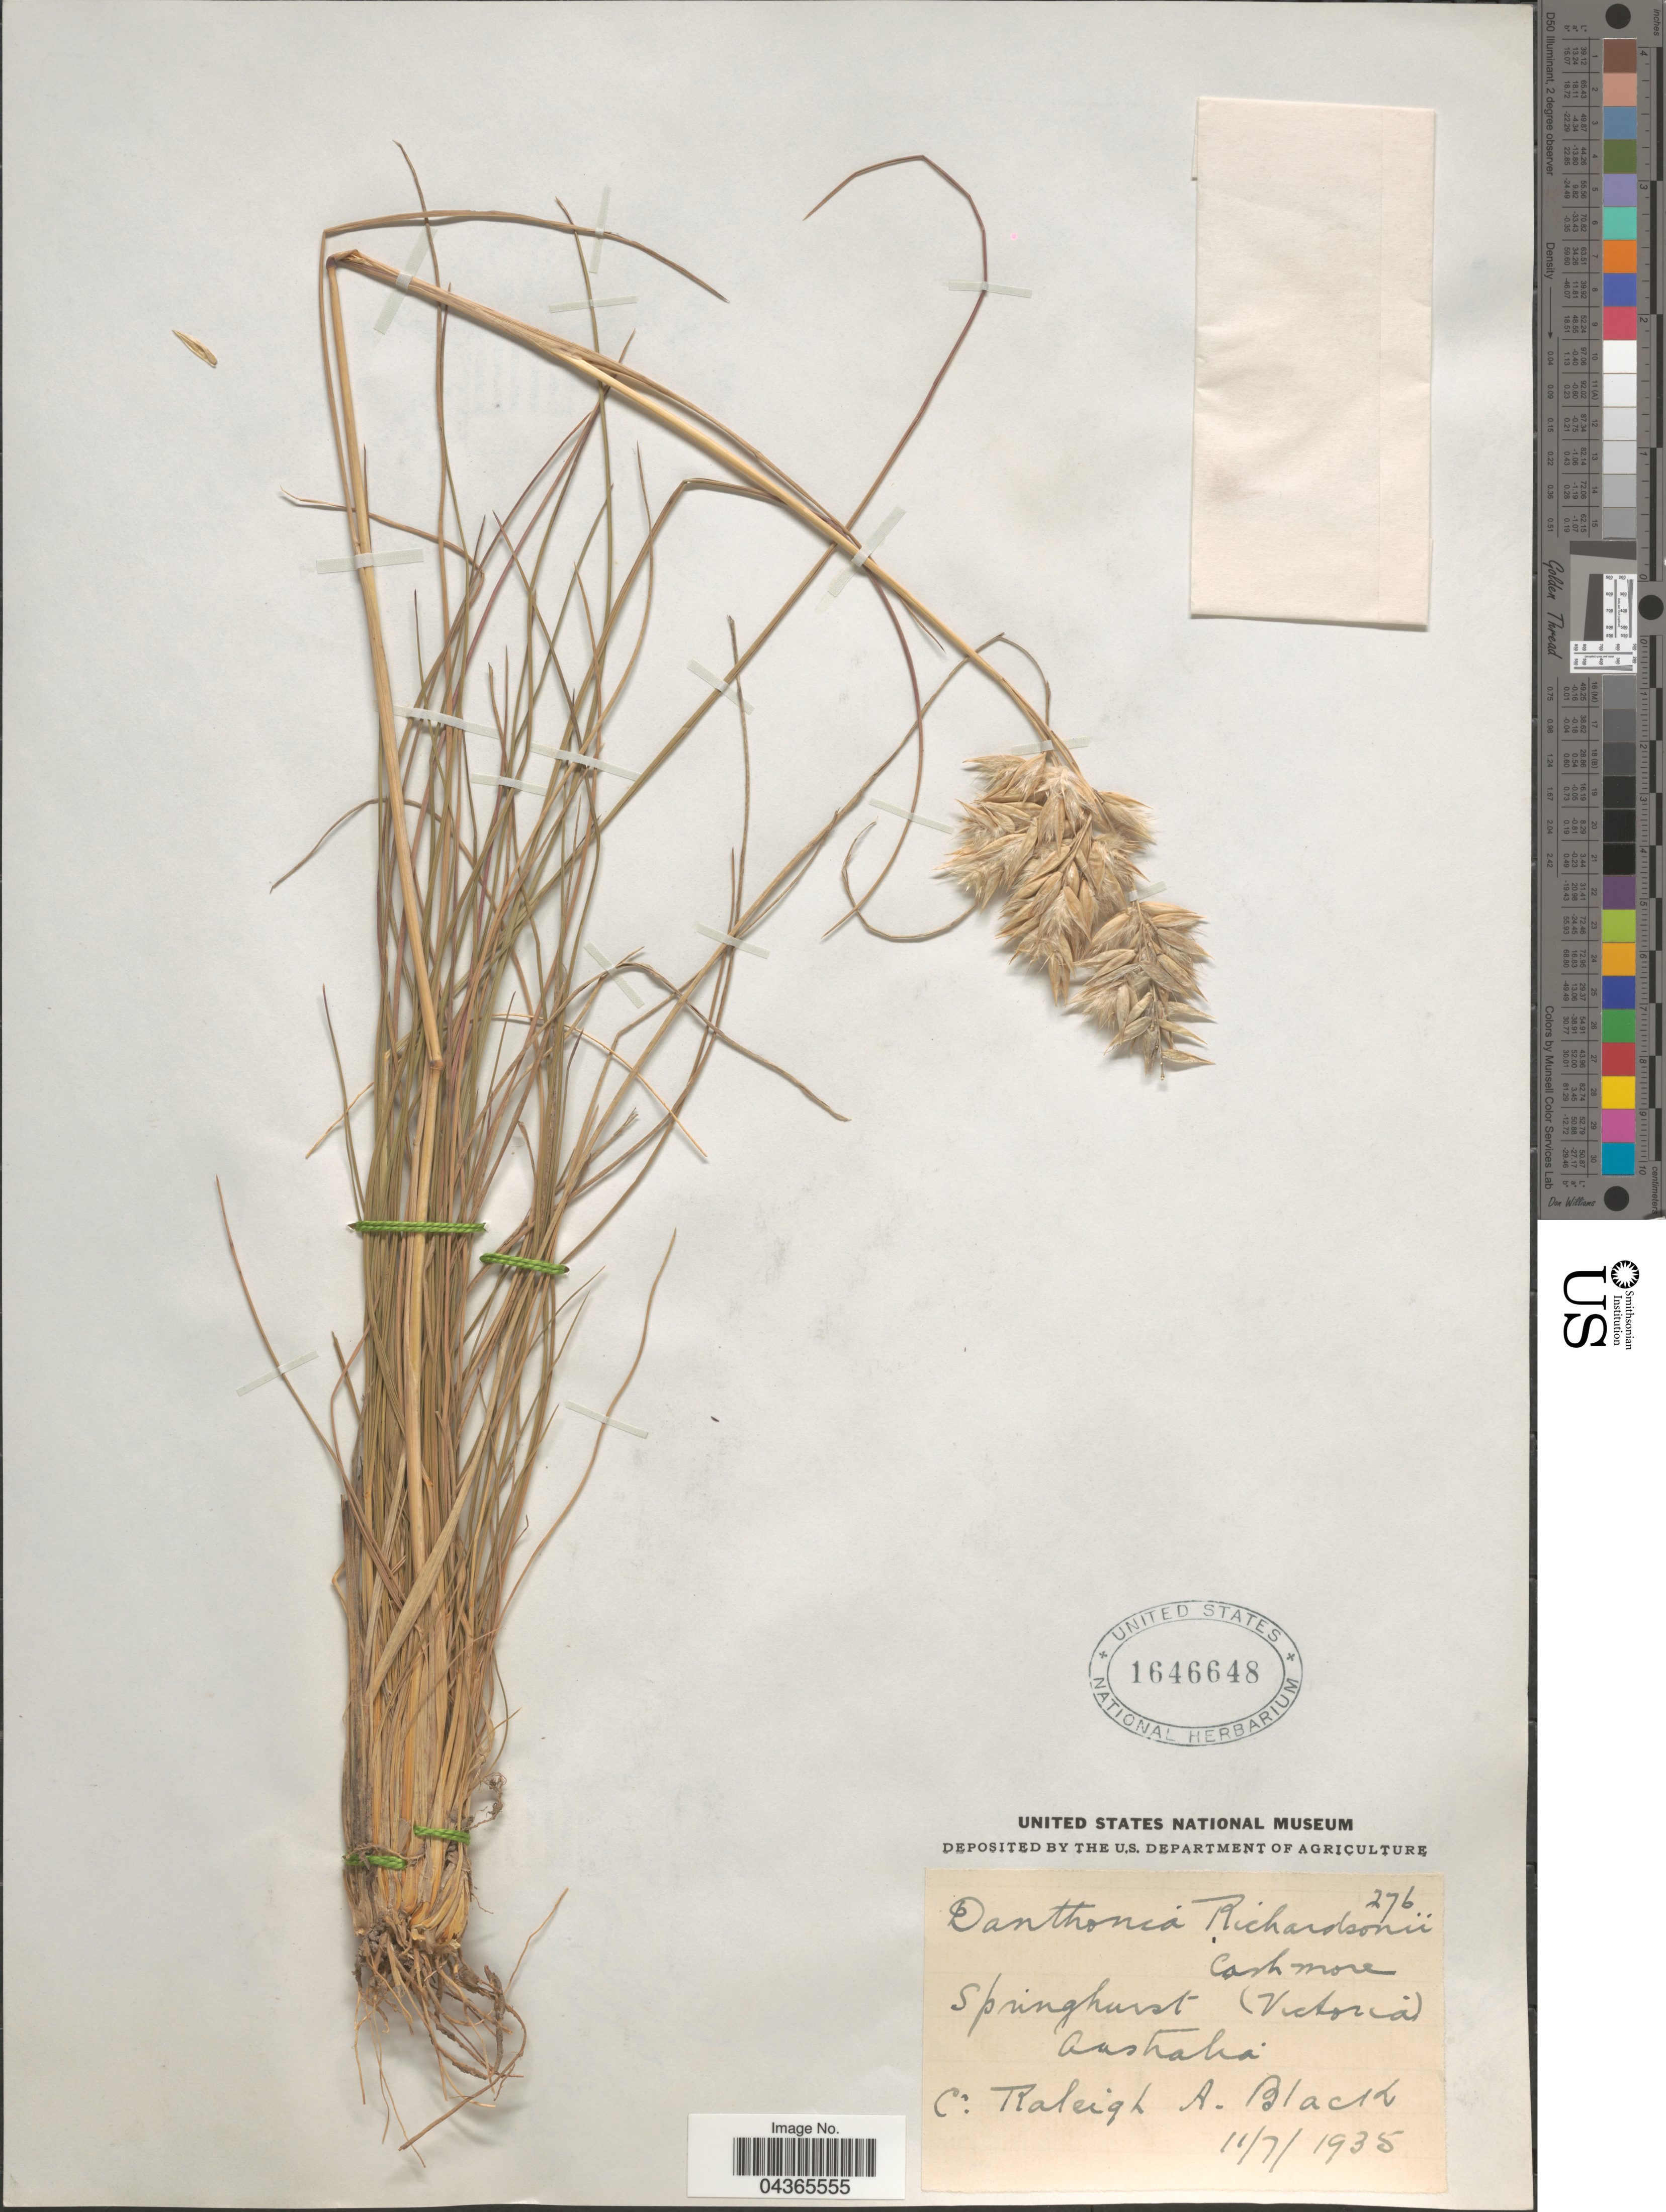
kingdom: Plantae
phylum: Tracheophyta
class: Liliopsida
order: Poales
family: Poaceae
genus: Rytidosperma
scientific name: Rytidosperma richardsonii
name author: (Cashmore) Connor & Edgar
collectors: R. A. Black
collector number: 276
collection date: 1935-07-11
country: Australia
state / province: Victoria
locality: Springhurst (Victoria).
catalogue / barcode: US 1646648